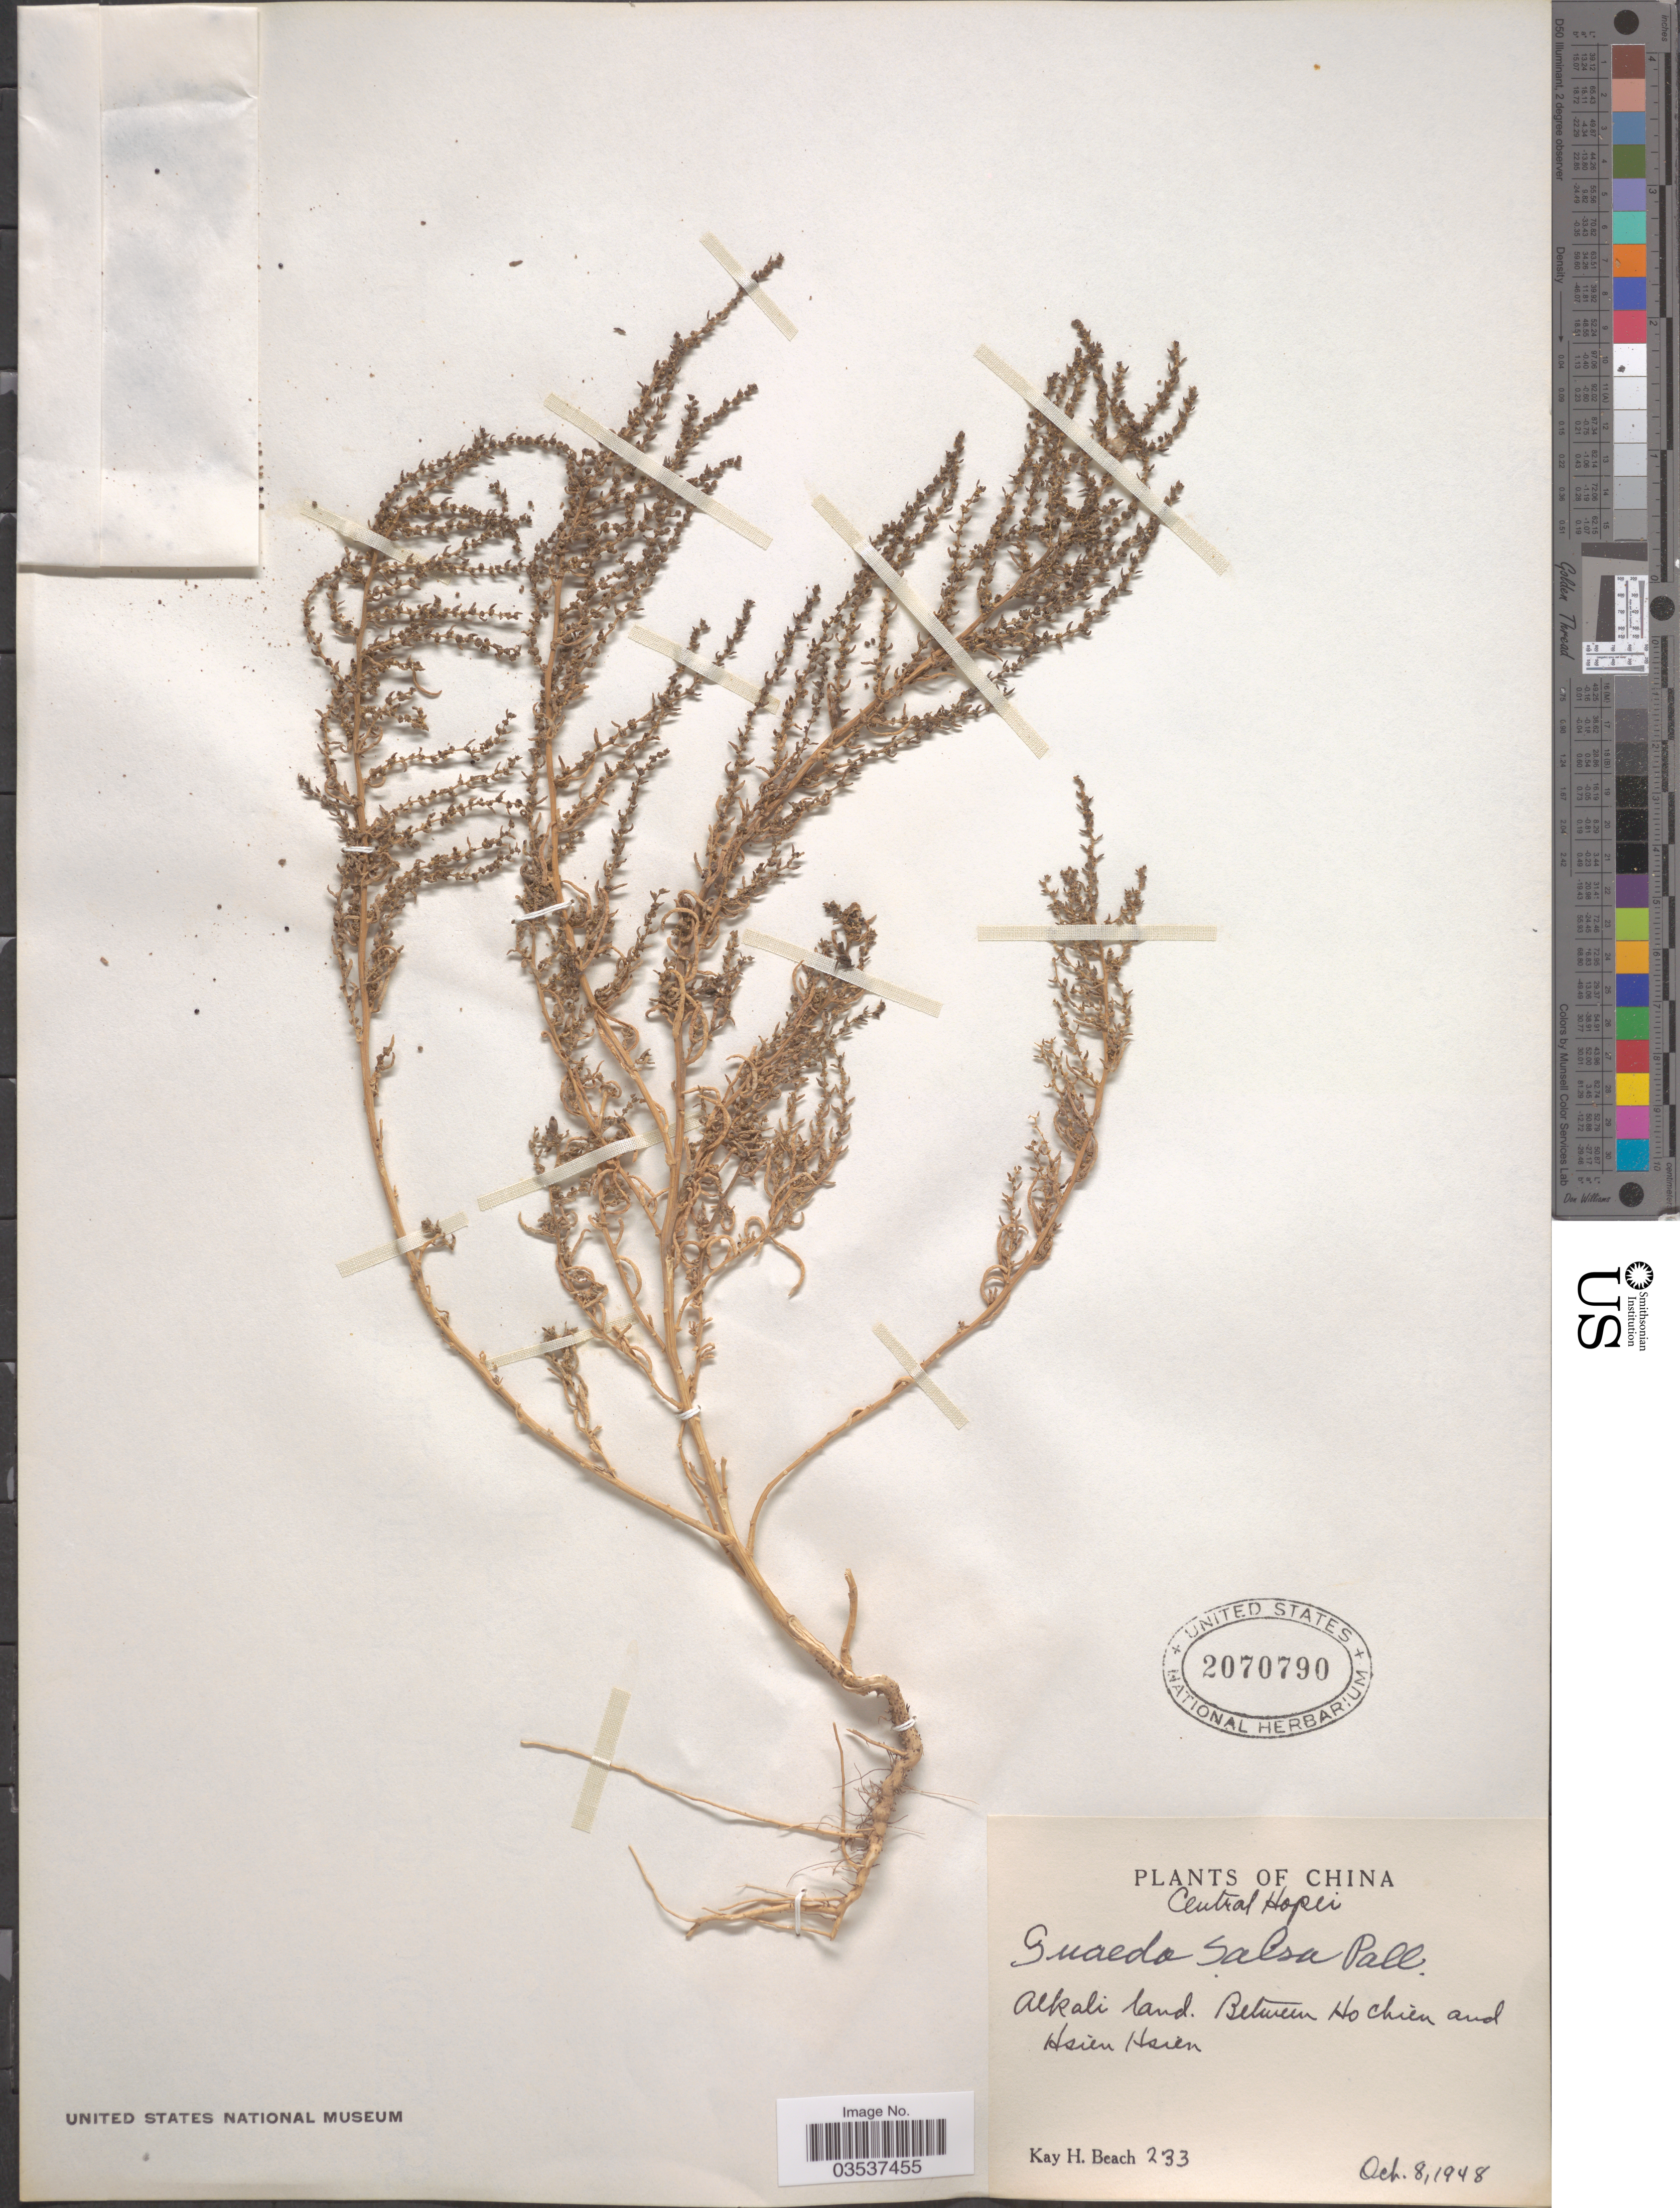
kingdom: Plantae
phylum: Tracheophyta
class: Magnoliopsida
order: Caryophyllales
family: Amaranthaceae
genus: Suaeda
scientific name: Suaeda salsa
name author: (L.) Pall.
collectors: K. H. Beach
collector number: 233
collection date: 1948-10-08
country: China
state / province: Hebei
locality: Central Hopei. Alkali land. Between Ho Chien and Hsien Hsien.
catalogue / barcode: US 2070790